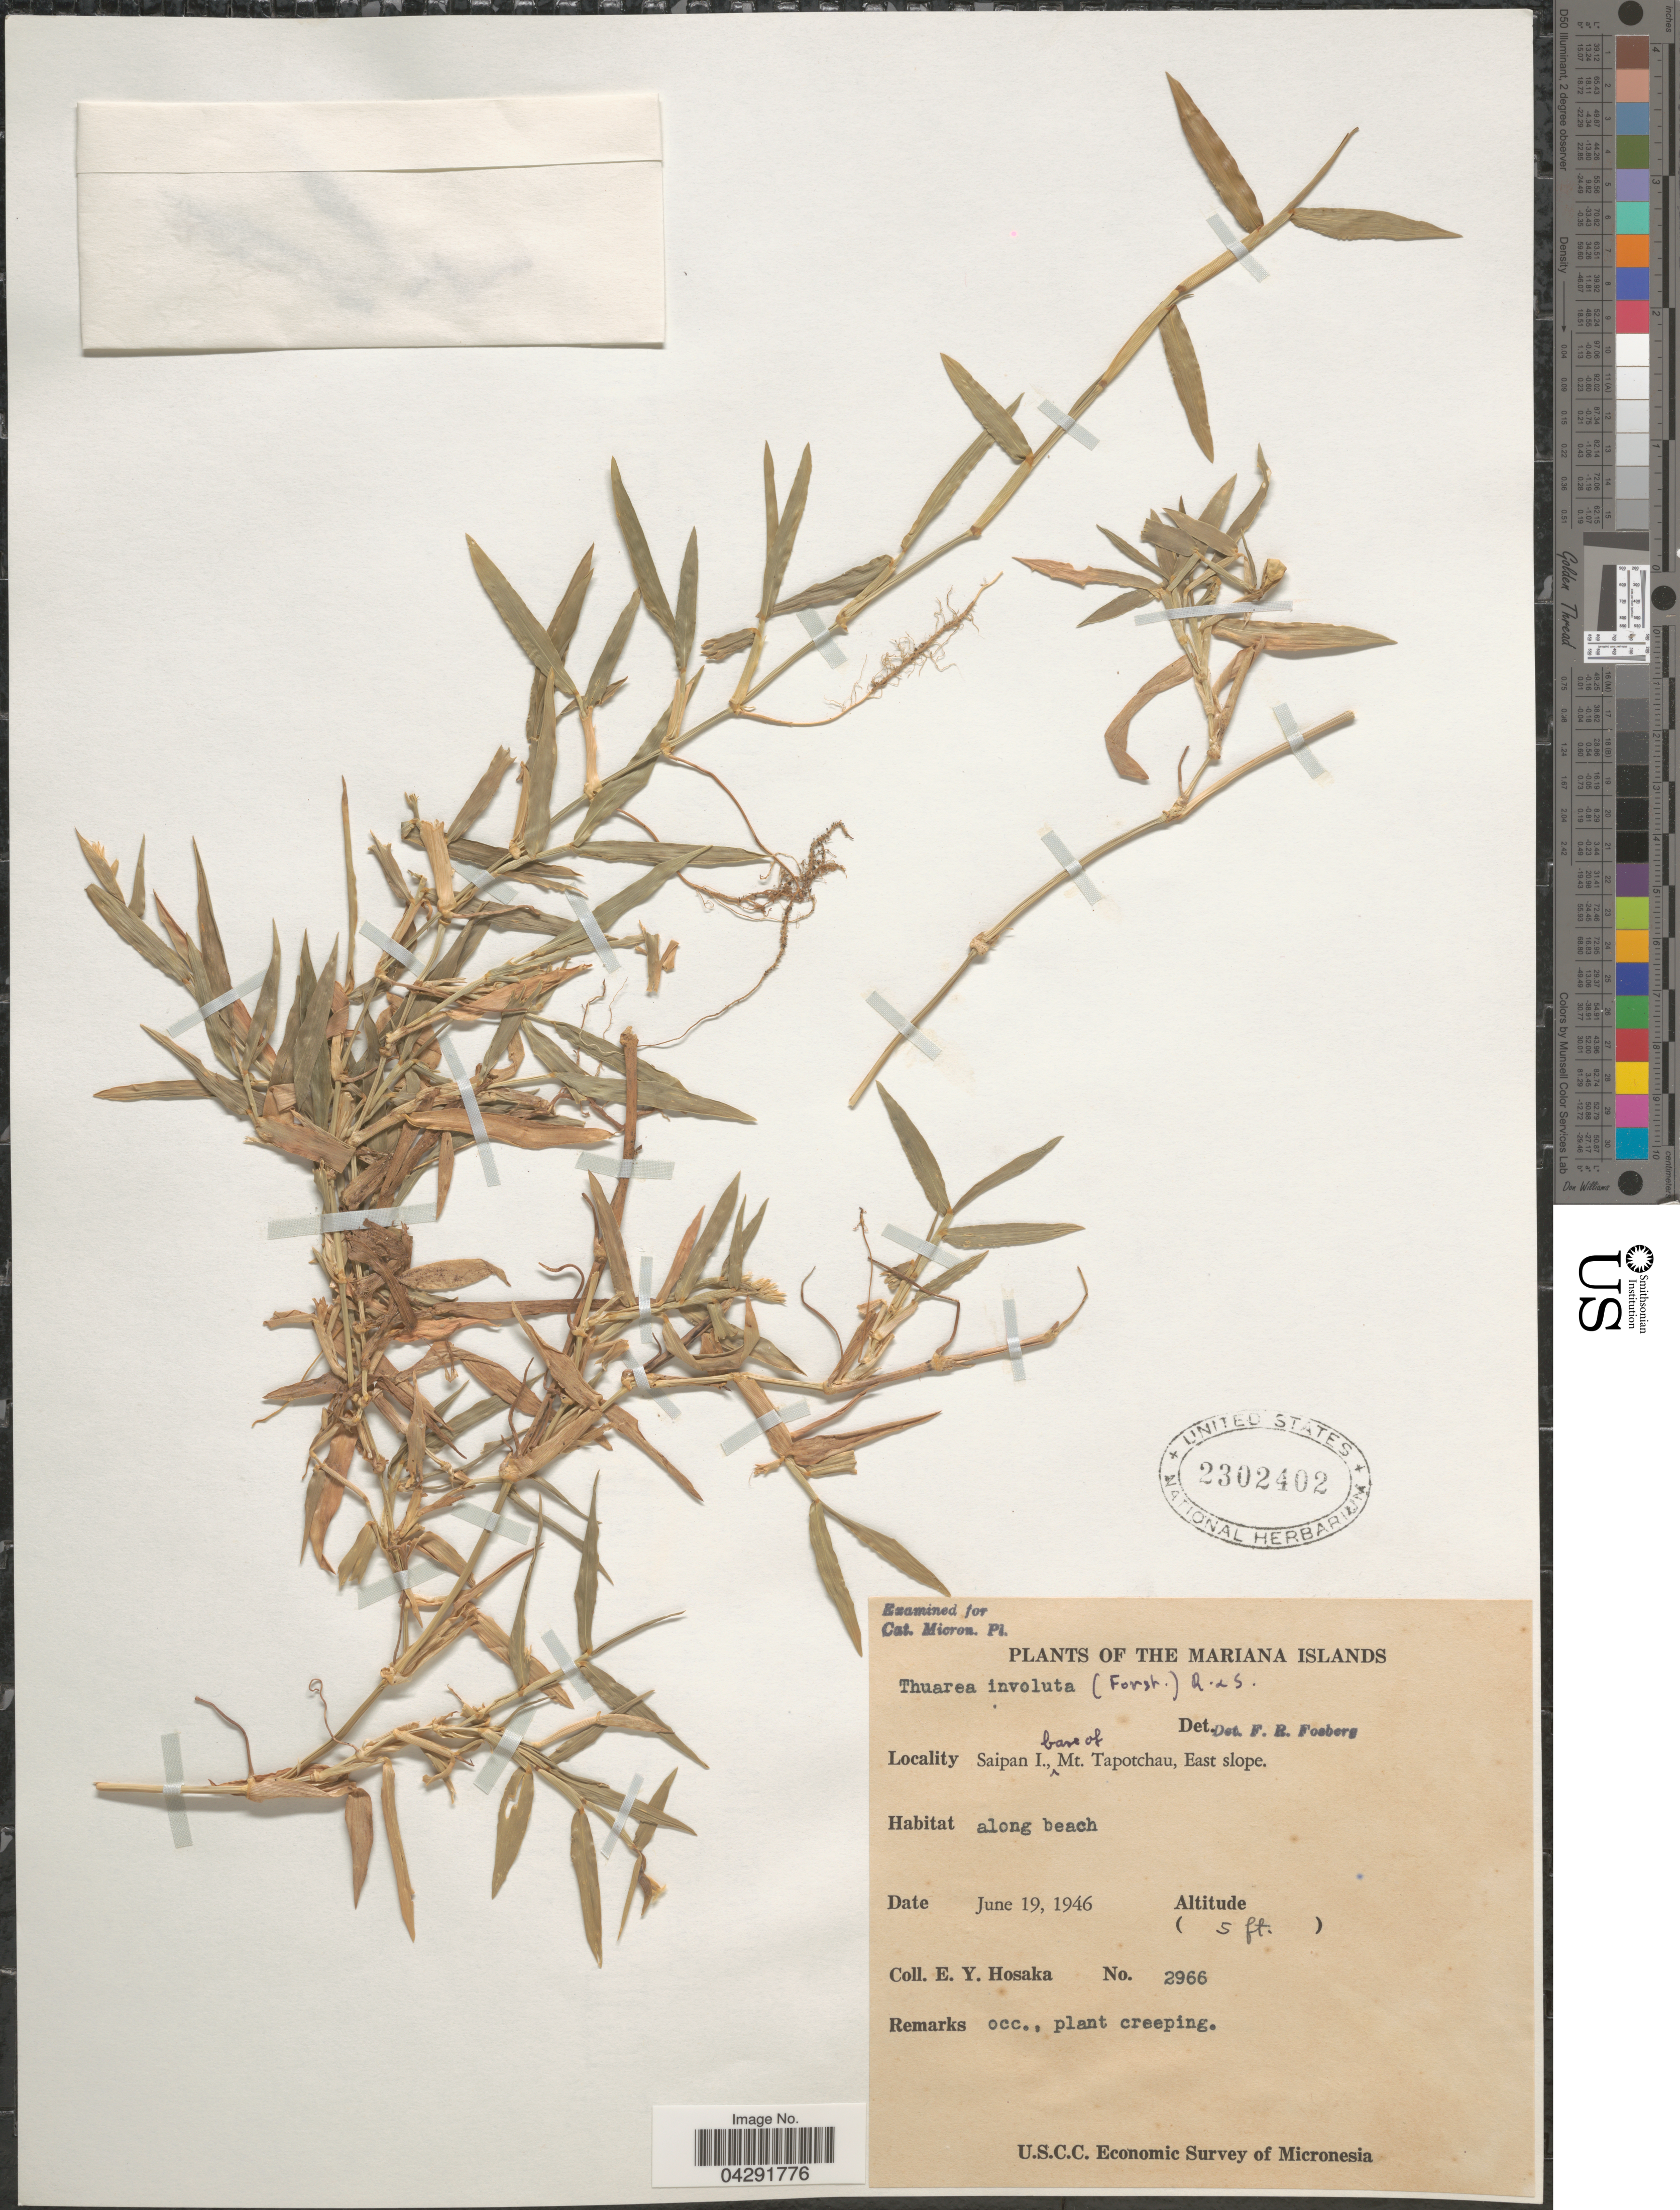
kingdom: Plantae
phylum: Tracheophyta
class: Liliopsida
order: Poales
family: Poaceae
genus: Thuarea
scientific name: Thuarea involuta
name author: (G. Forst.) R. Br. ex Sm.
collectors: E. Y. Hosaka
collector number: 2966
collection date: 1946-06-19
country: Northern Mariana Islands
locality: Mariana Islands. Saipan I., base of Mt. Tapotchau, East slope. Along beach. U.S.C.C. Economic Survey of Micronesia.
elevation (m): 2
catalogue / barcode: US 2302402